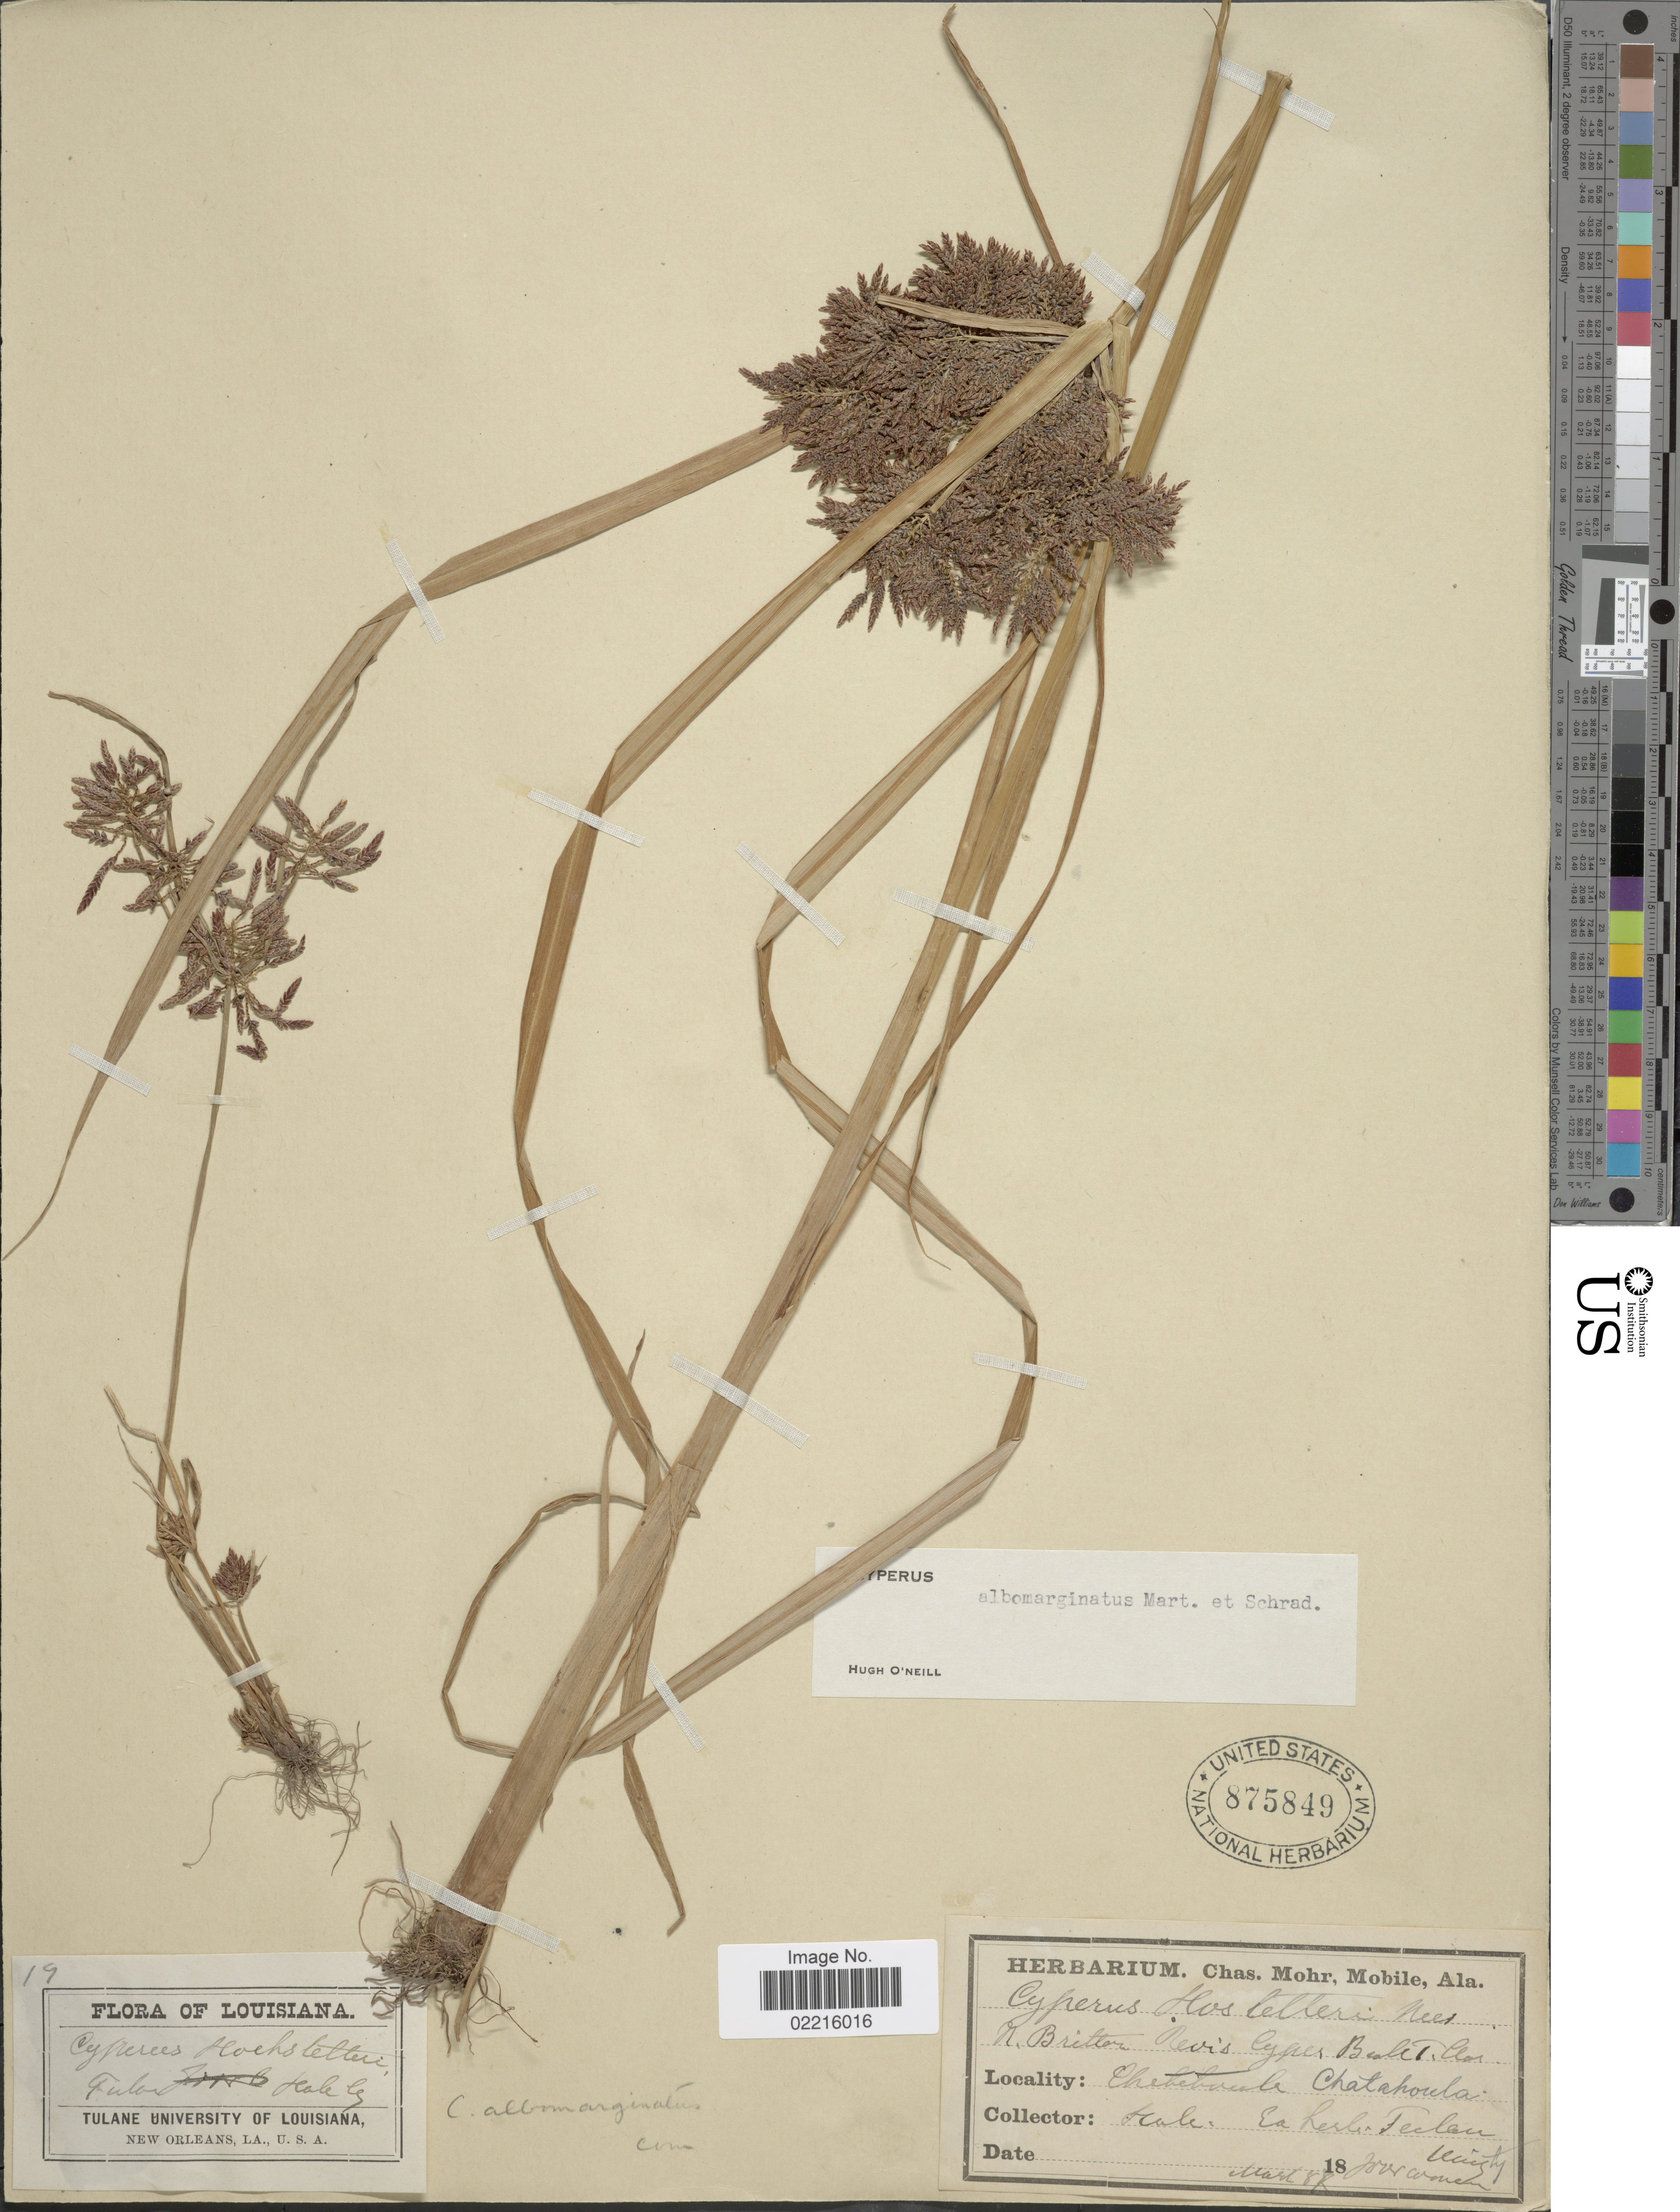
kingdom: Plantae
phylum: Tracheophyta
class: Liliopsida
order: Poales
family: Cyperaceae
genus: Cyperus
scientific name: Cyperus flavicomus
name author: Michx.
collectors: -- Hale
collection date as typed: Transcribed d/m/y: /3/87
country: United States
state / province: Louisiana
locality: Chatahoula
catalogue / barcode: US 875849